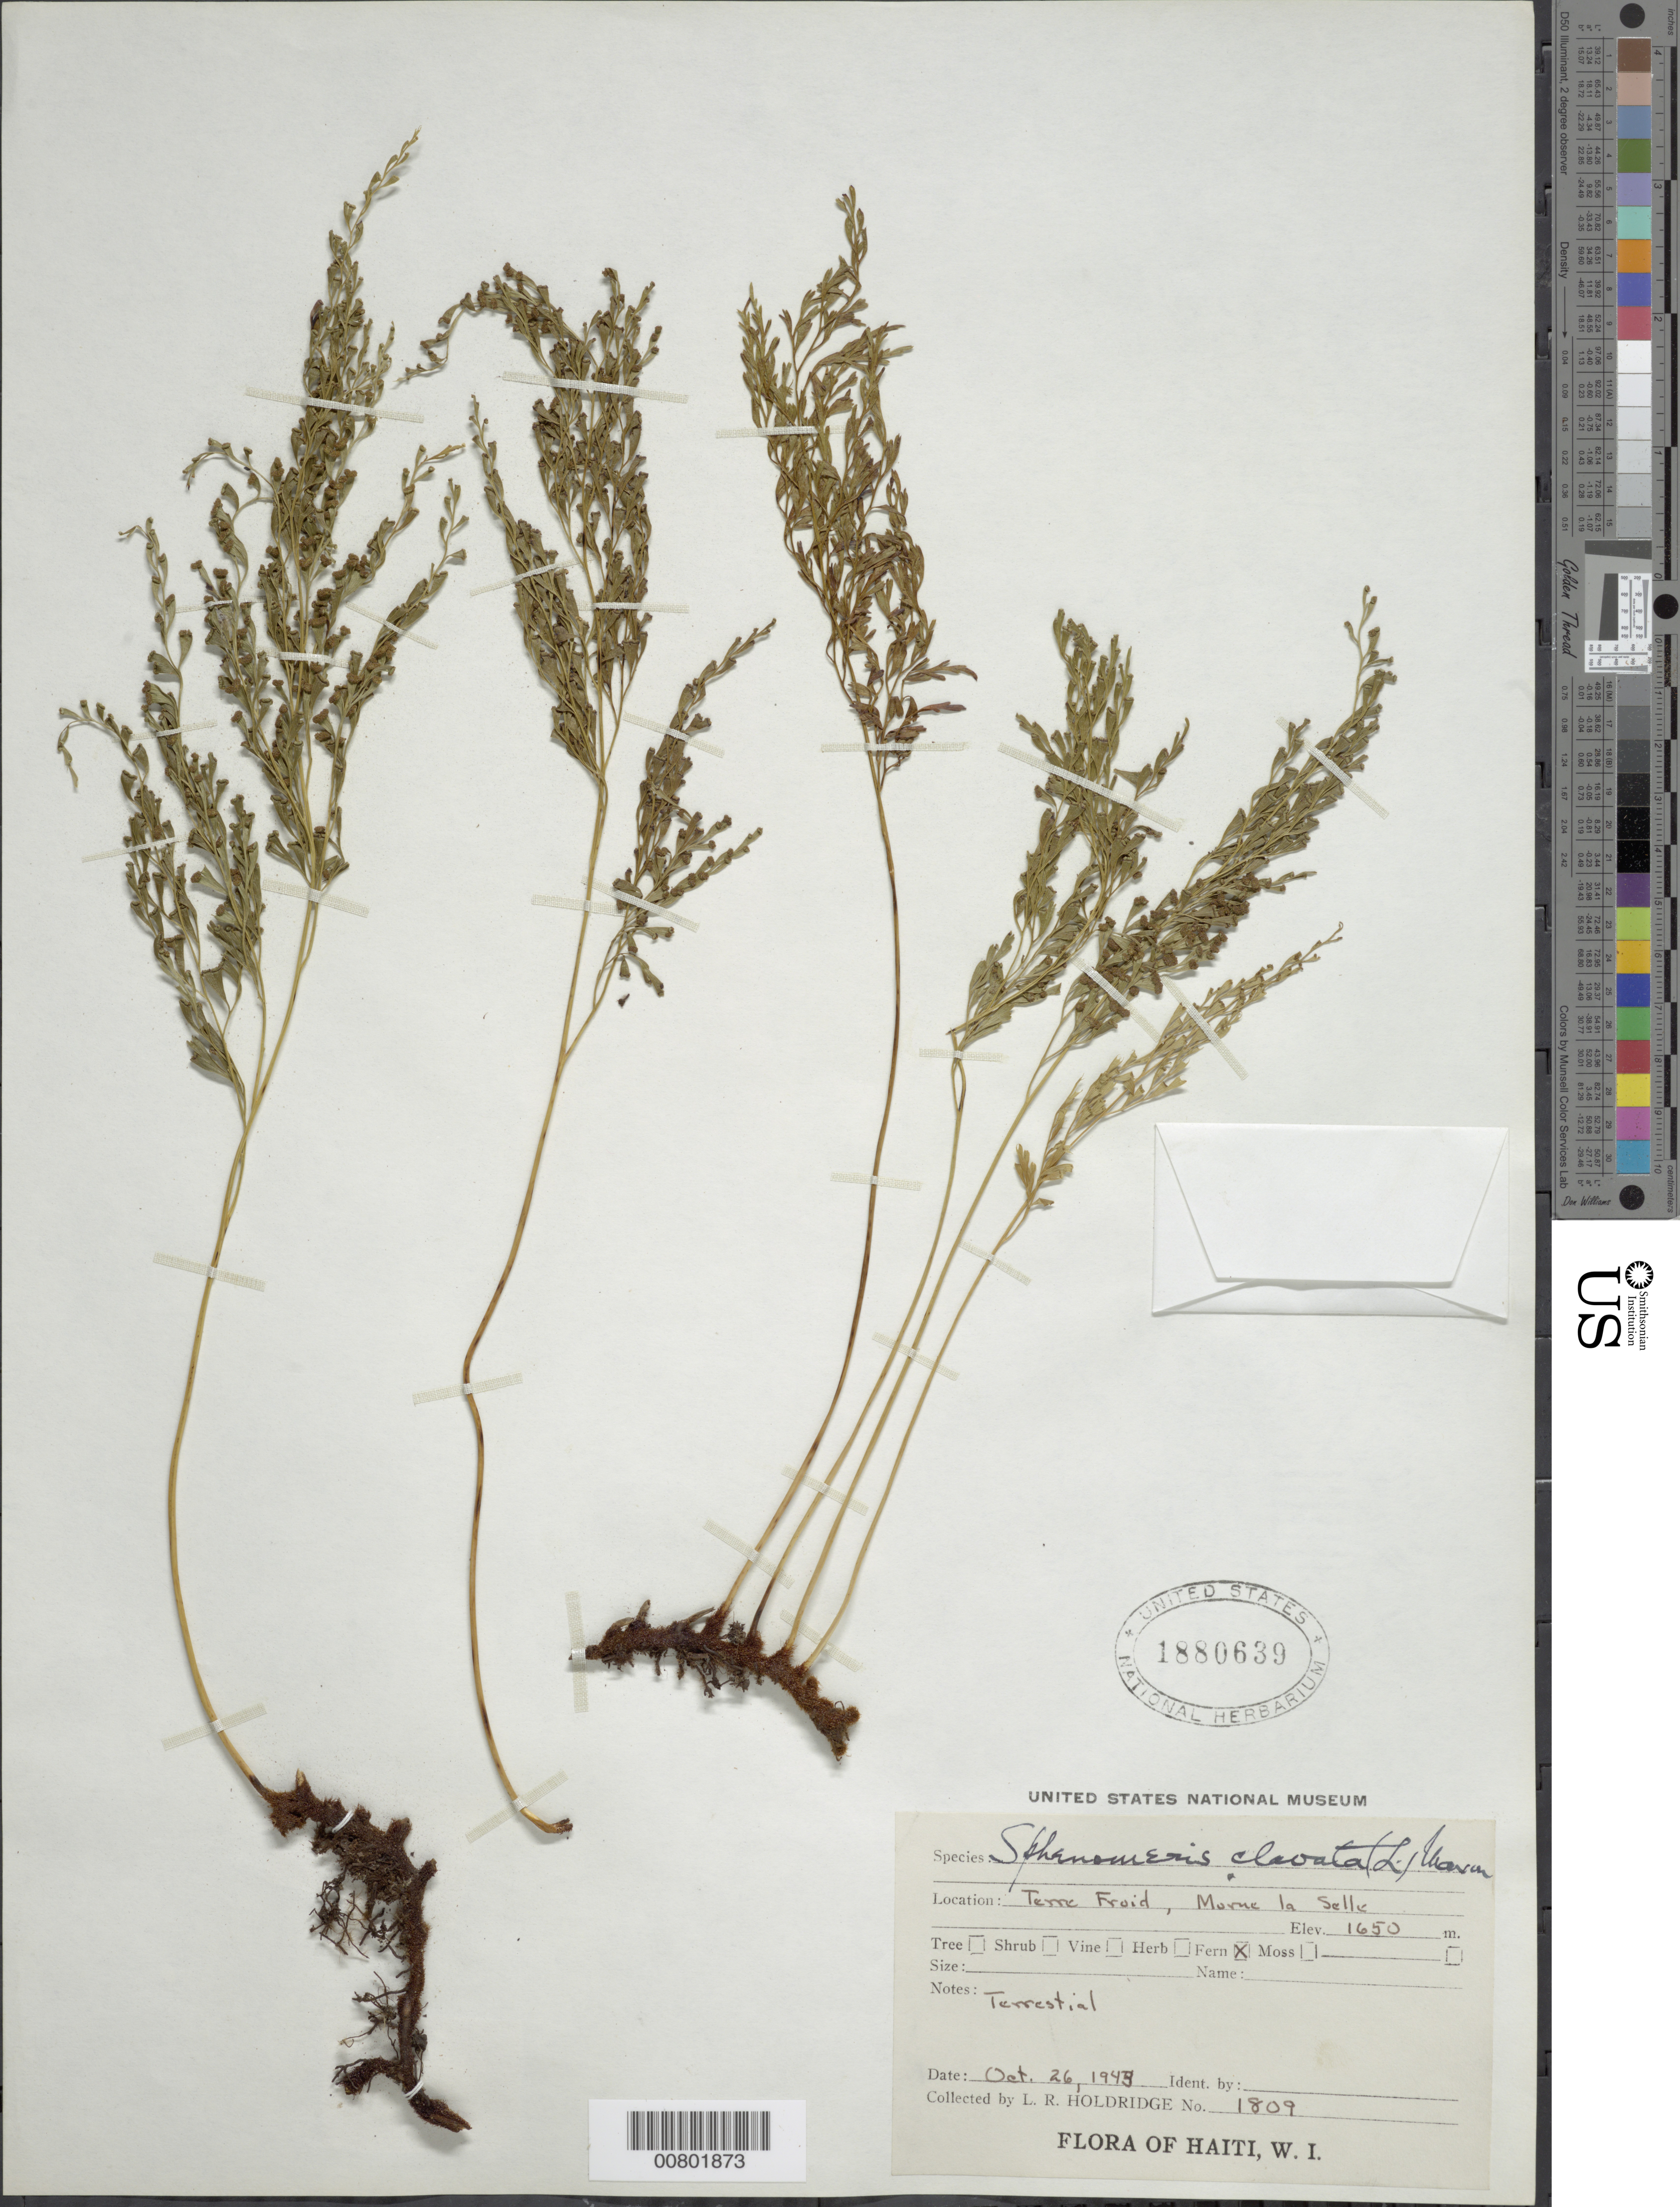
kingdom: Plantae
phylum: Tracheophyta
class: Polypodiopsida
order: Polypodiales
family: Lindsaeaceae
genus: Sphenomeris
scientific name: Sphenomeris clavata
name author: (L.) Maxon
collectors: L. Holdridge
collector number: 1809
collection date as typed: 26 Oct 1945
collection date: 1945-10-26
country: Haiti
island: Hispaniola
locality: Terre Froid, Morne la Selle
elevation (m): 1650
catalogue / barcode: US 1880639